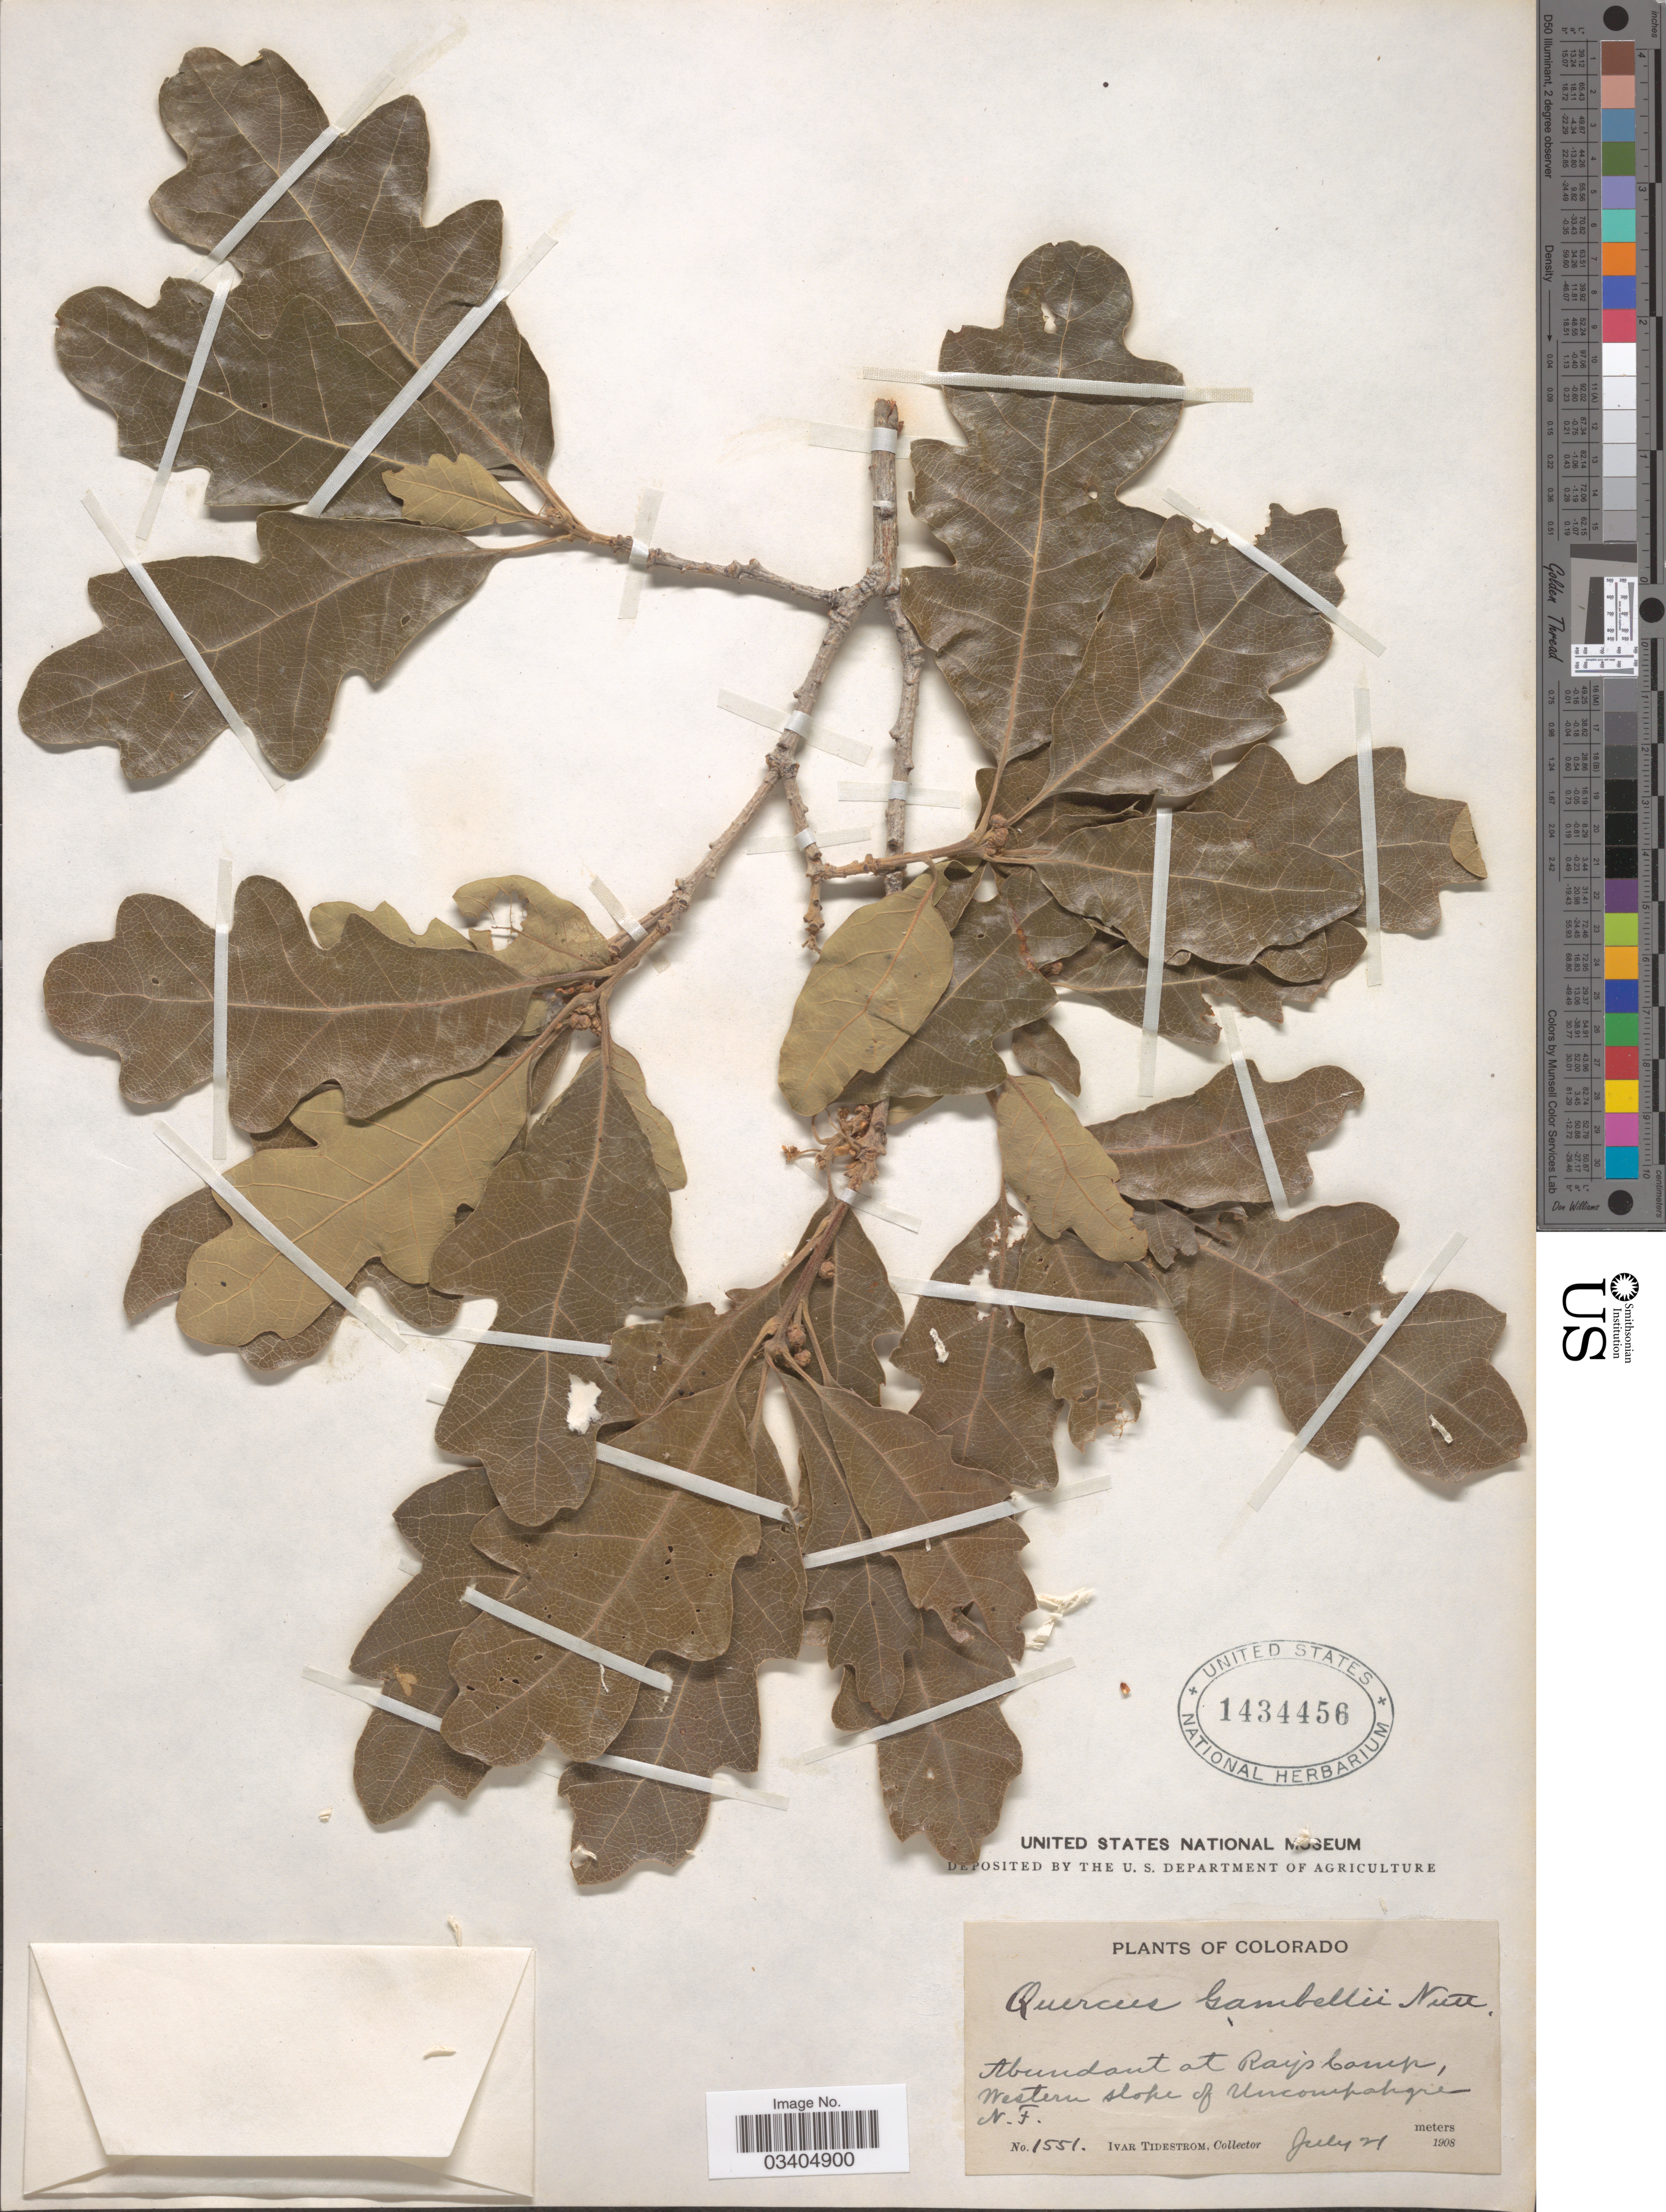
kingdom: Plantae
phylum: Tracheophyta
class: Magnoliopsida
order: Fagales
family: Fagaceae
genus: Quercus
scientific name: Quercus gambelii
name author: Nutt.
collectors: I. F. Tidestrom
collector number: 1551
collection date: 1908-07-21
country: United States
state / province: Colorado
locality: Abundant at Ray's Camp, Western slope of Uncompahgre N. F.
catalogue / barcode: US 1434456